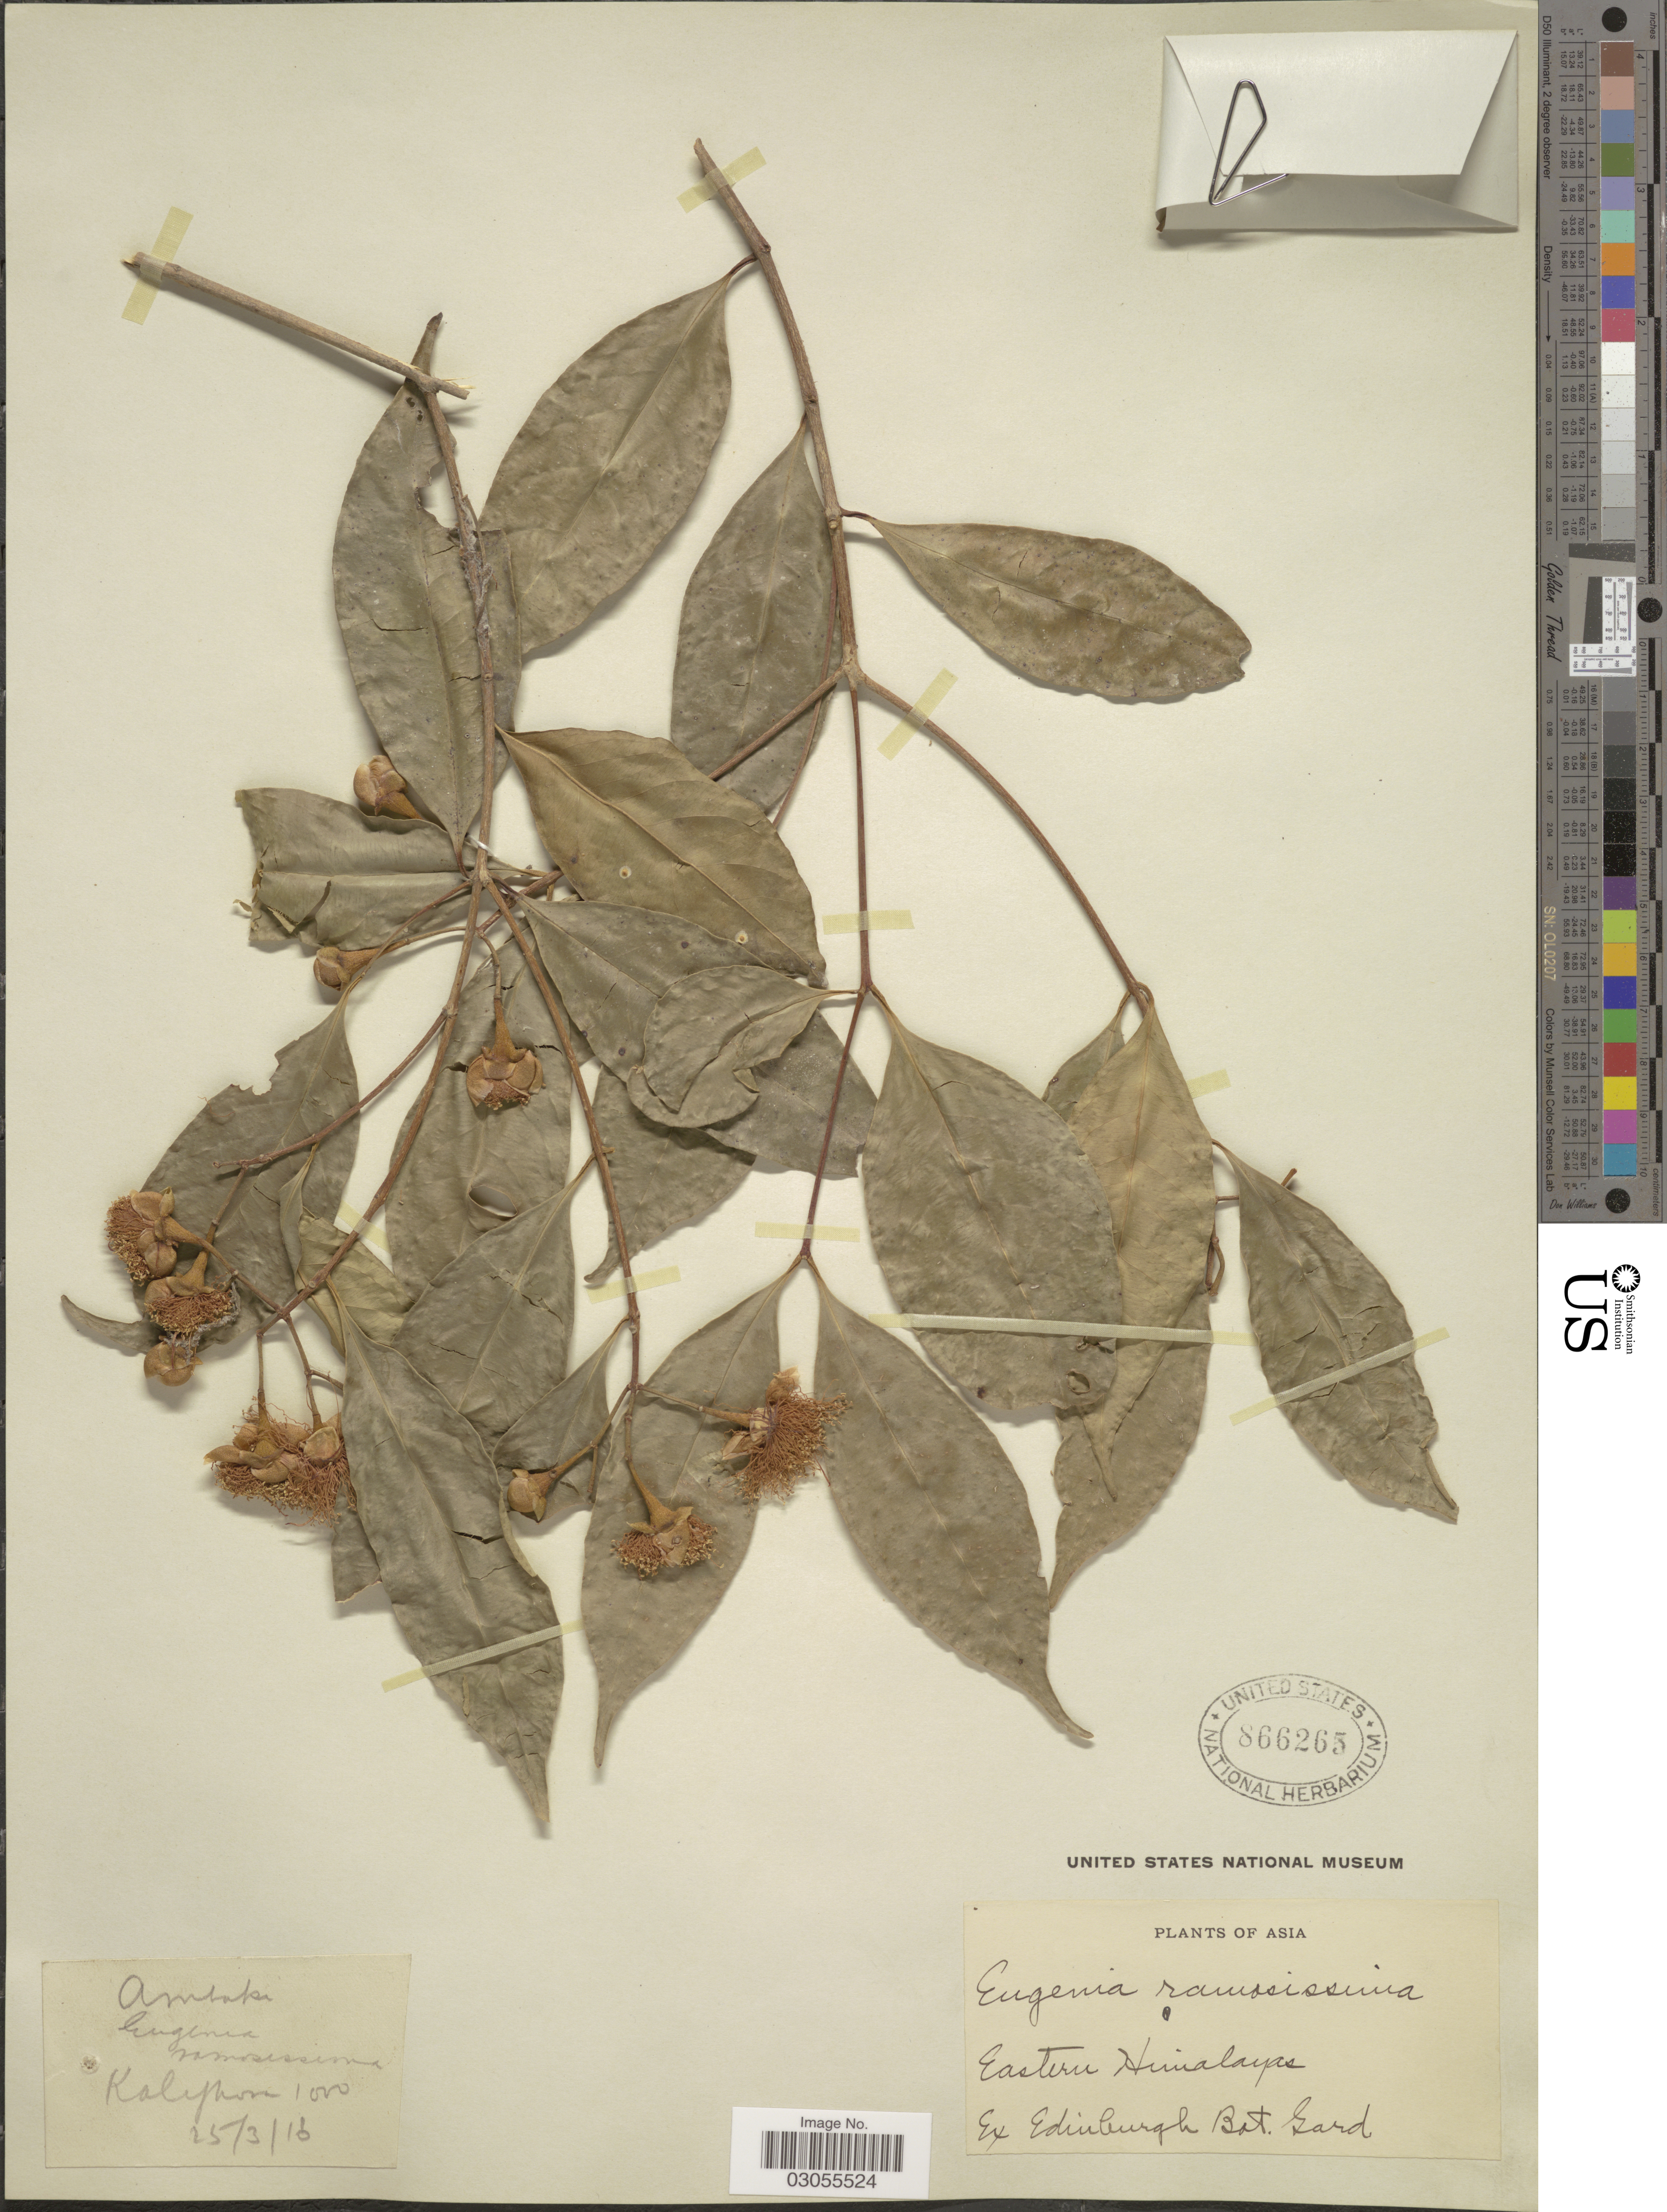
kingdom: Plantae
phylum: Tracheophyta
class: Magnoliopsida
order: Myrtales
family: Myrtaceae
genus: Syzygium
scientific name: Syzygium ramosissimum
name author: (Blume) N.P. Balakr.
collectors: Kalyhove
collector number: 1000?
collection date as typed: Transcribed d/m/y: 25/3/16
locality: Asia. Eastern Himalayas.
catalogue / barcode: US 866263